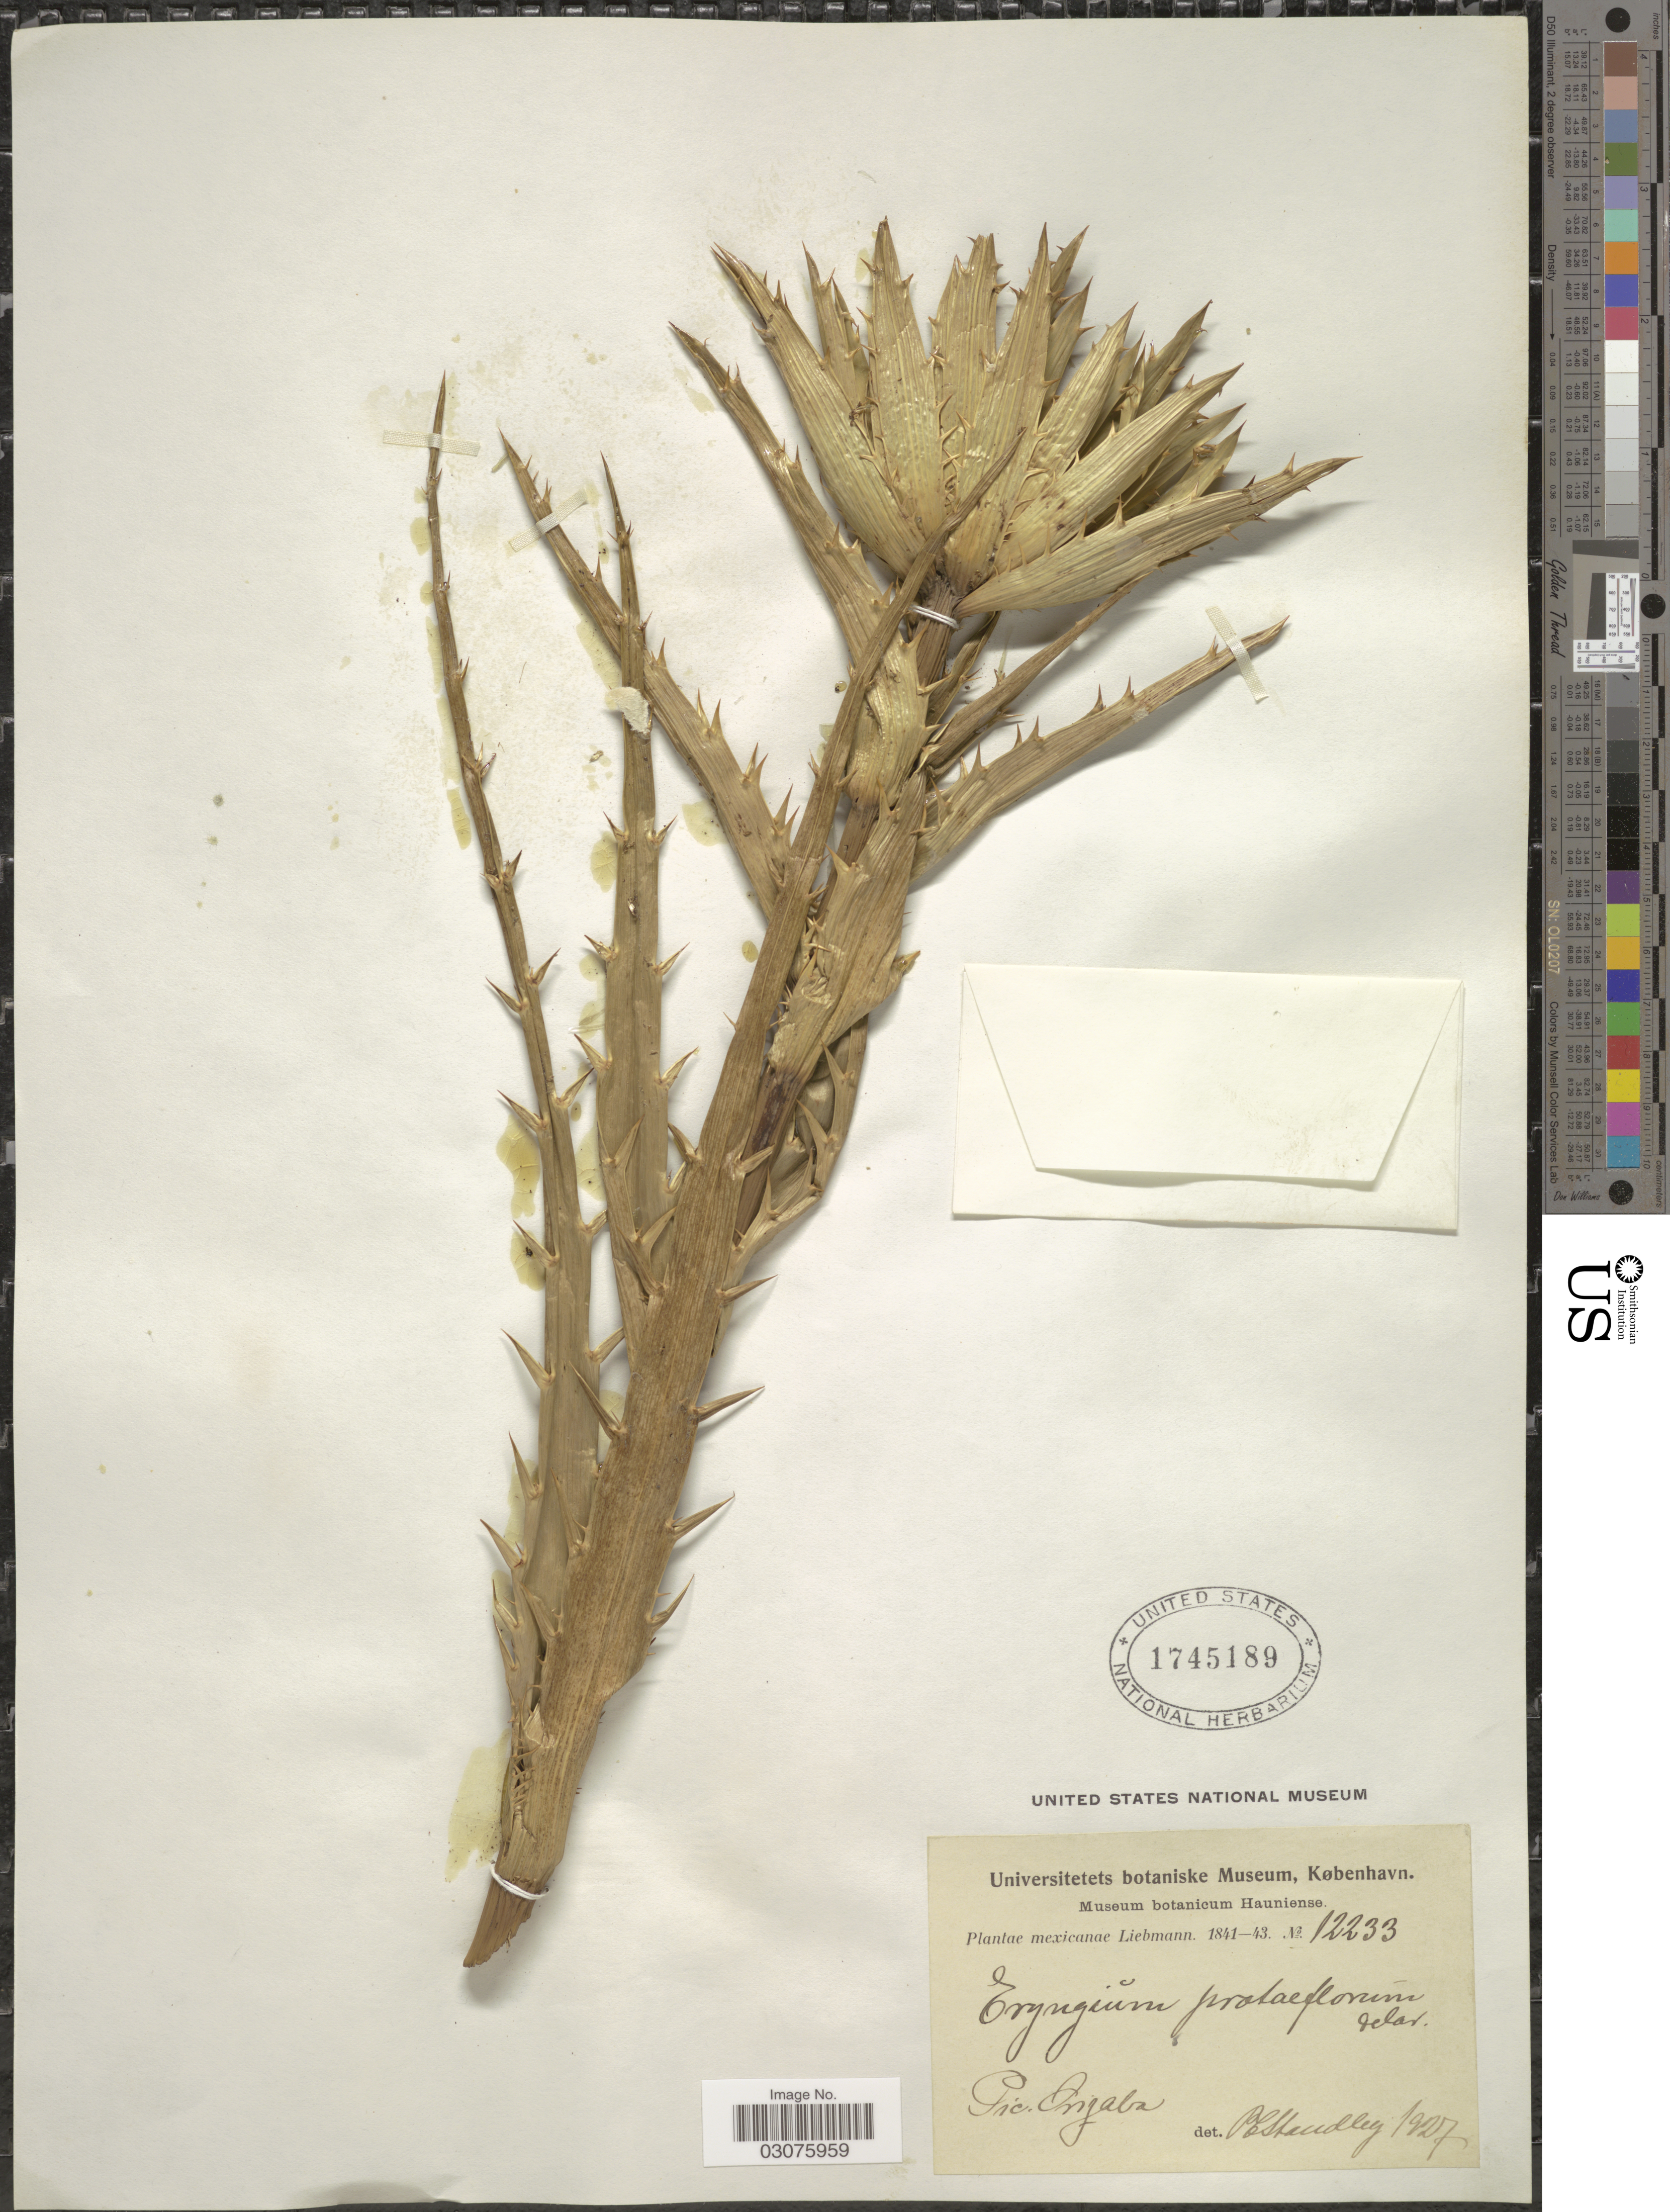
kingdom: Plantae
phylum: Tracheophyta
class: Magnoliopsida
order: Apiales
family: Apiaceae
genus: Eryngium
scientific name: Eryngium proteiflorum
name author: F. Delaroche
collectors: Liebmann, --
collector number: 12233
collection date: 1841/1843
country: Mexico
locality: Pic. Orizaba.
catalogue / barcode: US 1745189